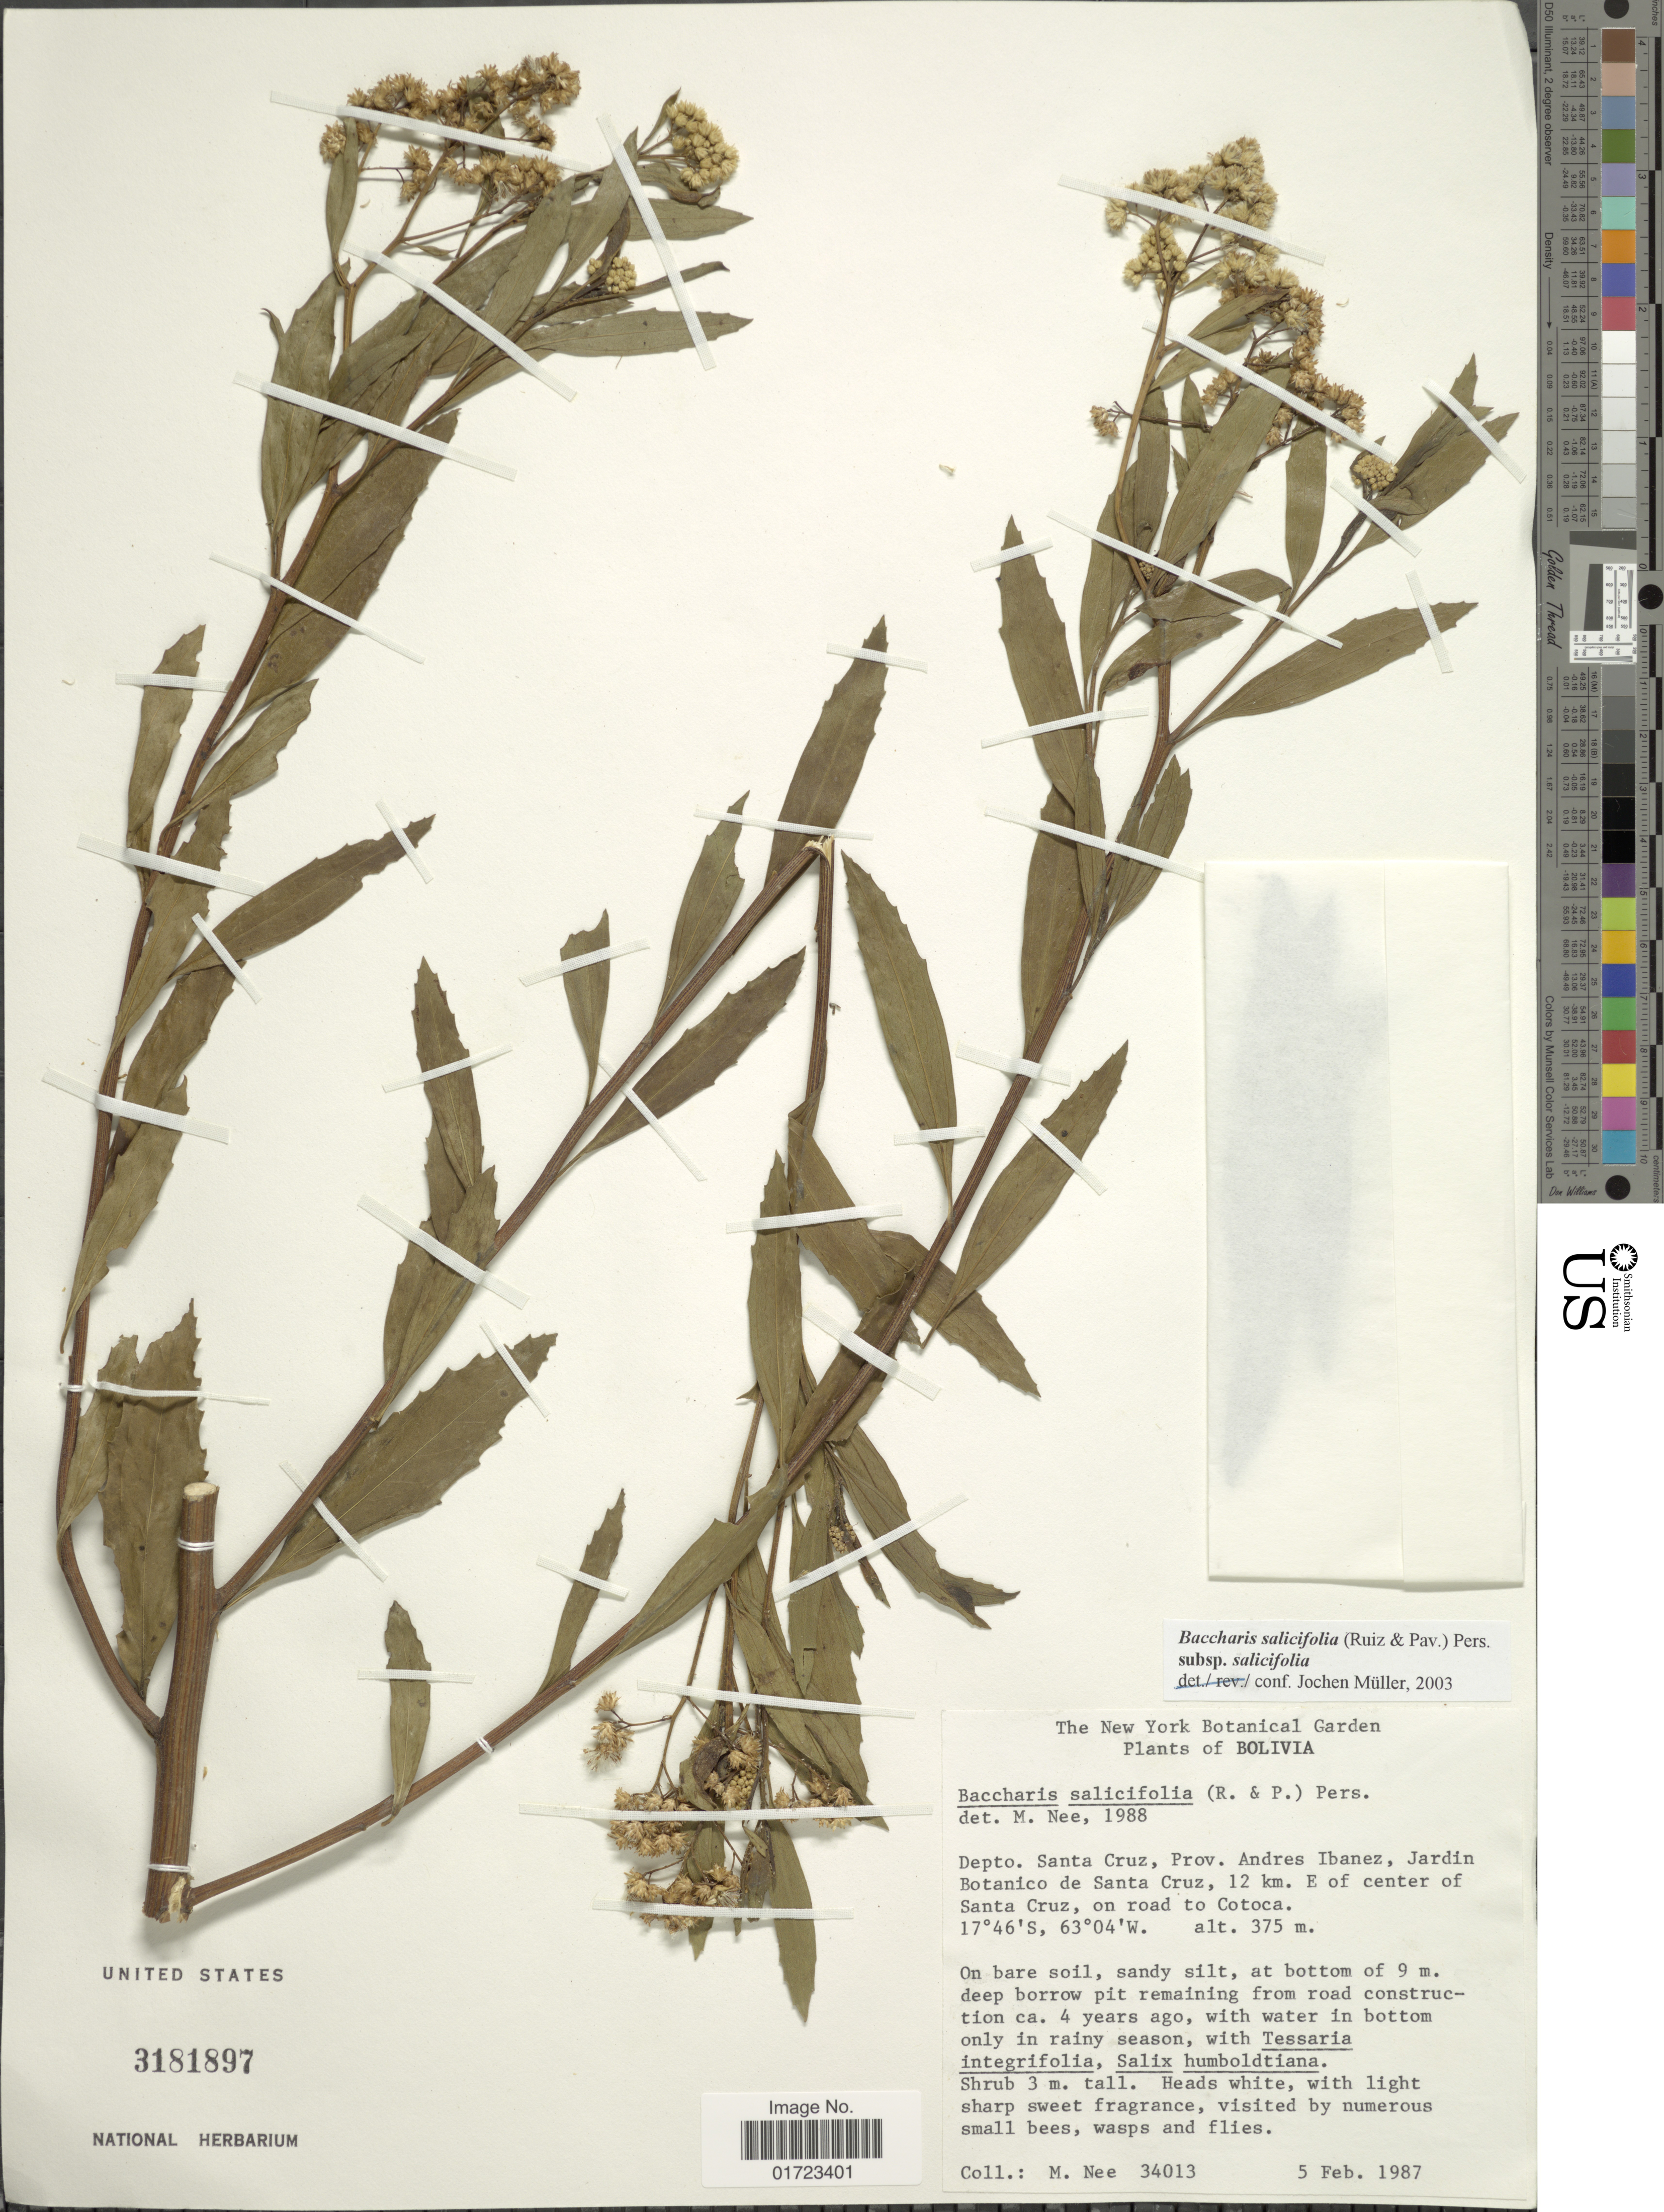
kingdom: Plantae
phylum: Tracheophyta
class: Magnoliopsida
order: Asterales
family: Asteraceae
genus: Baccharis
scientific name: Baccharis salicifolia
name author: (Ruiz & Pav.) Pers.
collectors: M. Nee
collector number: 34013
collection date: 1987-02-05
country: Bolivia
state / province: Santa Cruz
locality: Depto. Santa Cruz, Prov. Andres Ibanez, Jardim Botanico de Santa Cruz, 12 km. E of center of Santa Cruz. on road to Cotoca.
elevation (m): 375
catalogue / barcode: US 3181897